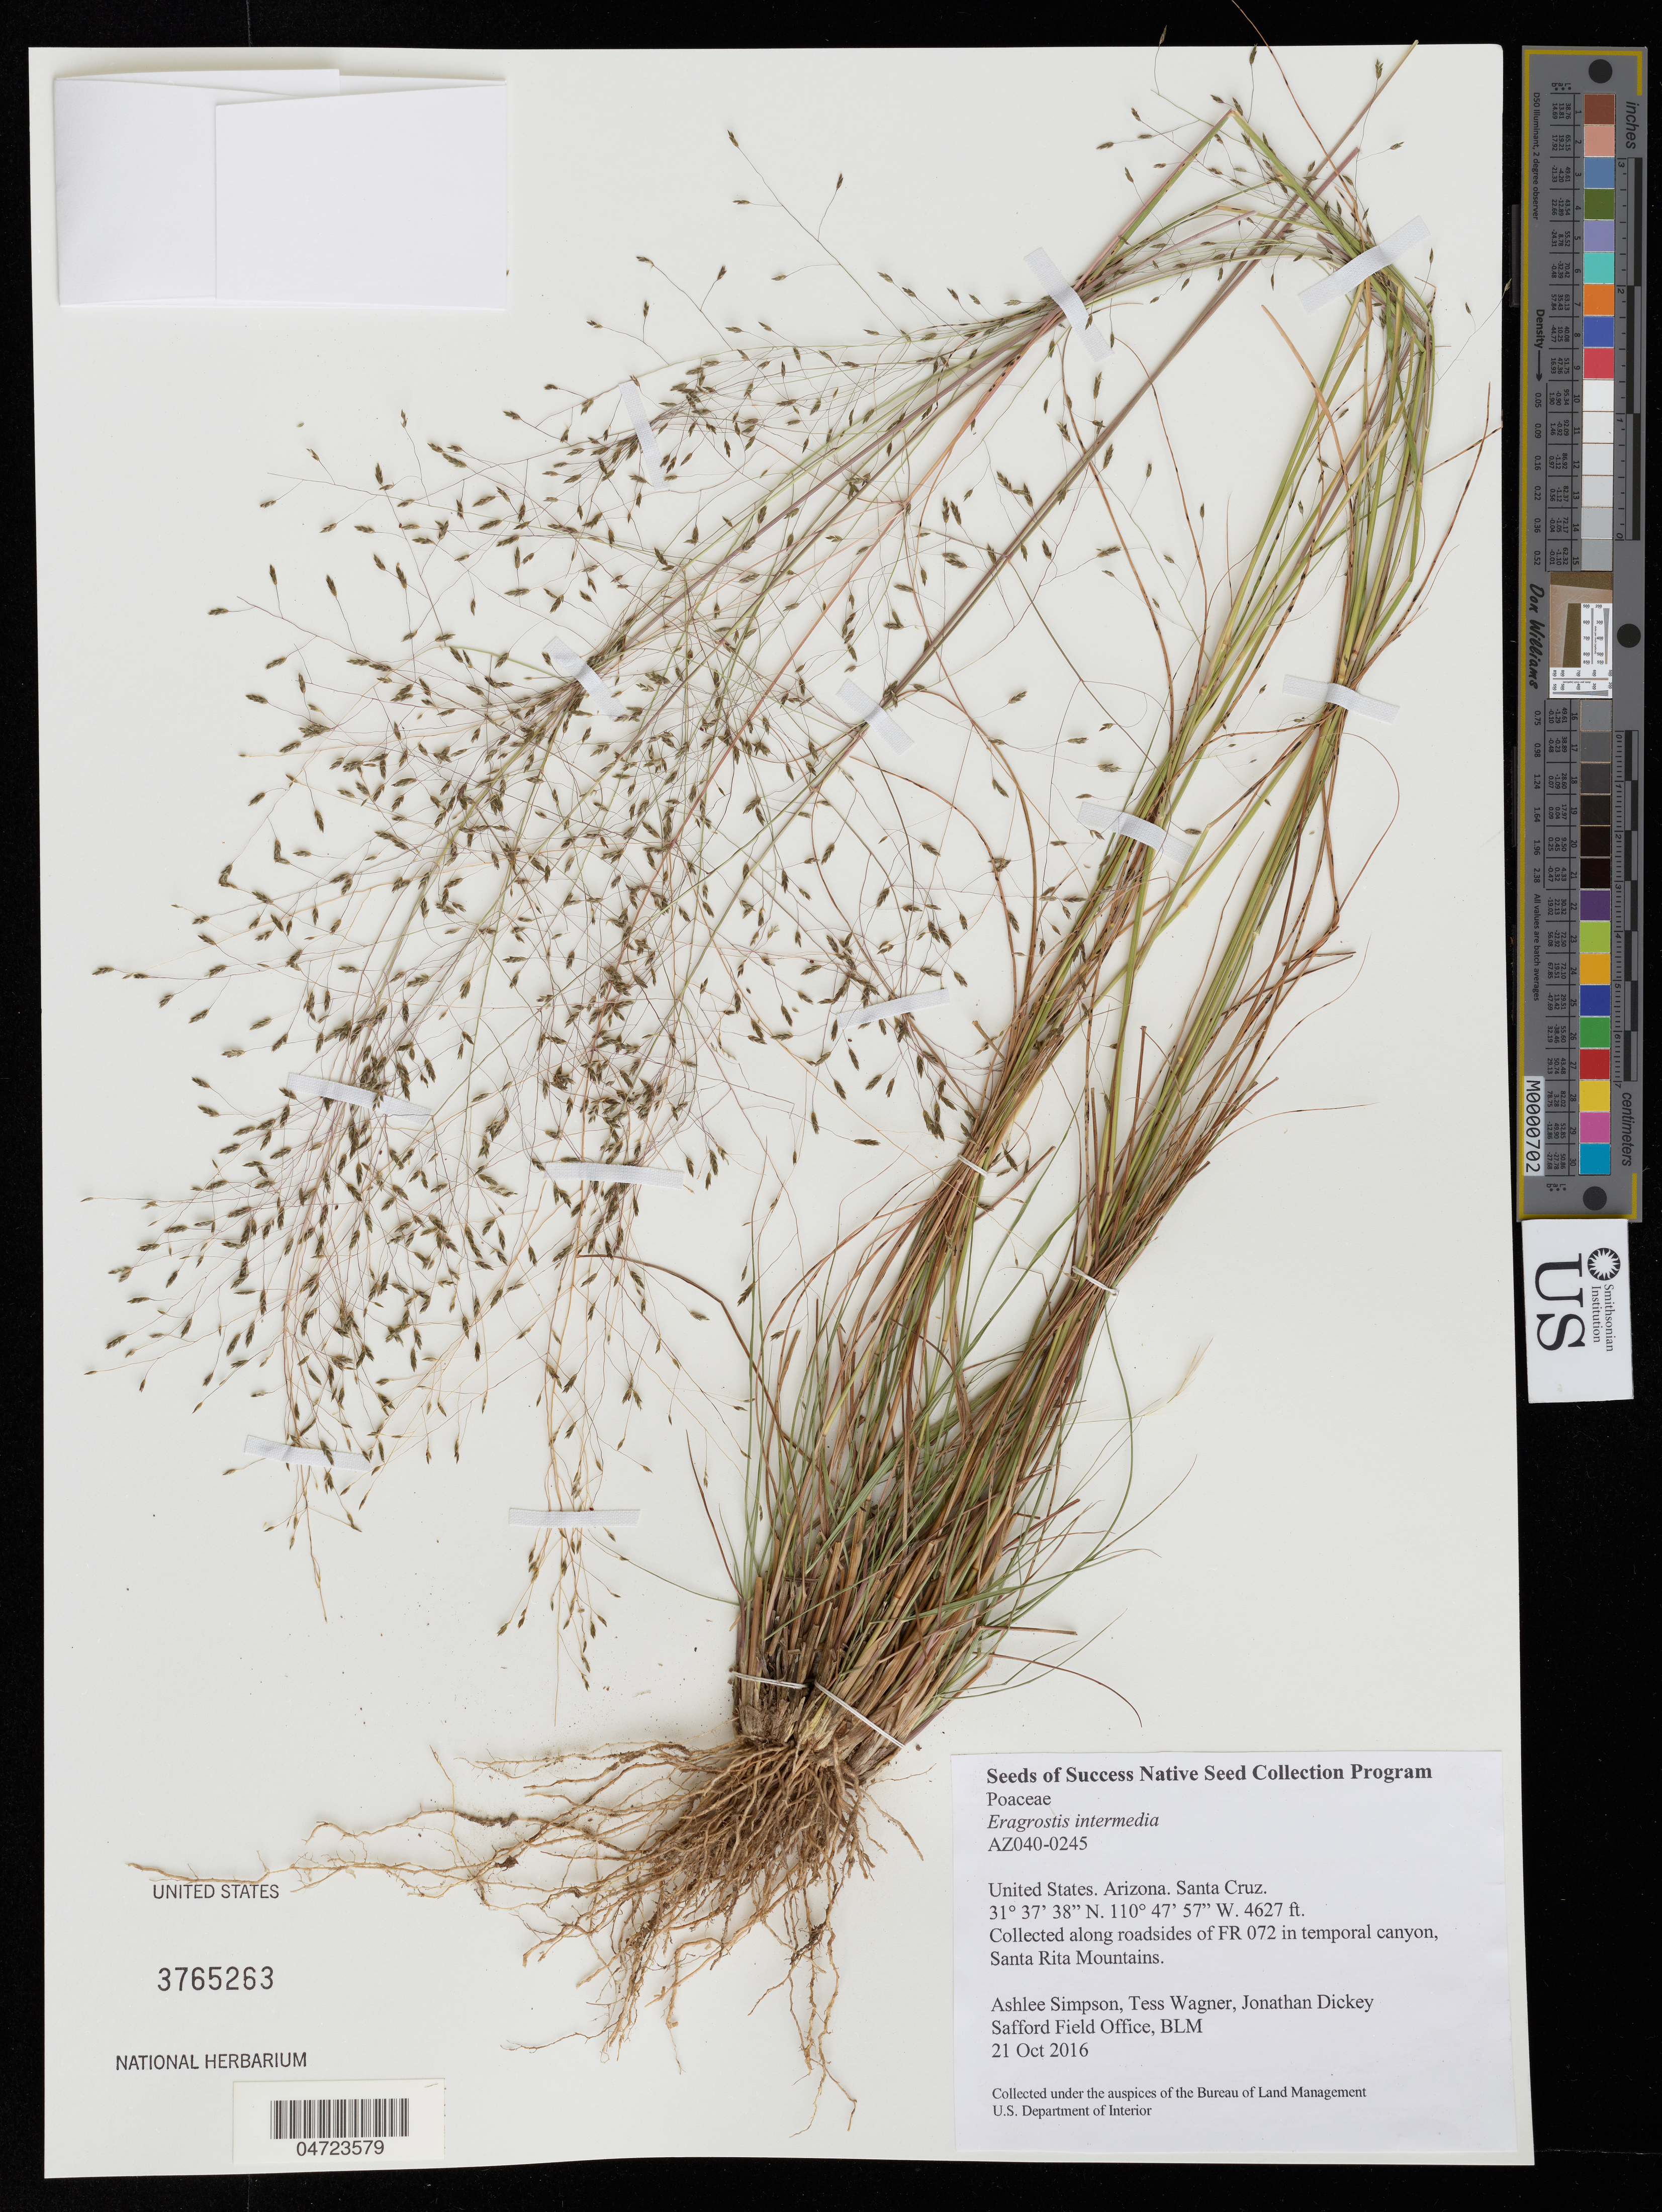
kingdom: Plantae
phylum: Tracheophyta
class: Liliopsida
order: Poales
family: Poaceae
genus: Eragrostis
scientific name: Eragrostis intermedia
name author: Hitchc.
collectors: A. Simpson, T. Wagner & J. Dickey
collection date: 2016-10-21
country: United States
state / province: Arizona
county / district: Santa Cruz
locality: Santa Cruz. Collected along roadsides of FR 072 in temporal canyon, Santa Rita Mountains.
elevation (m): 1410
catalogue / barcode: US 3765263